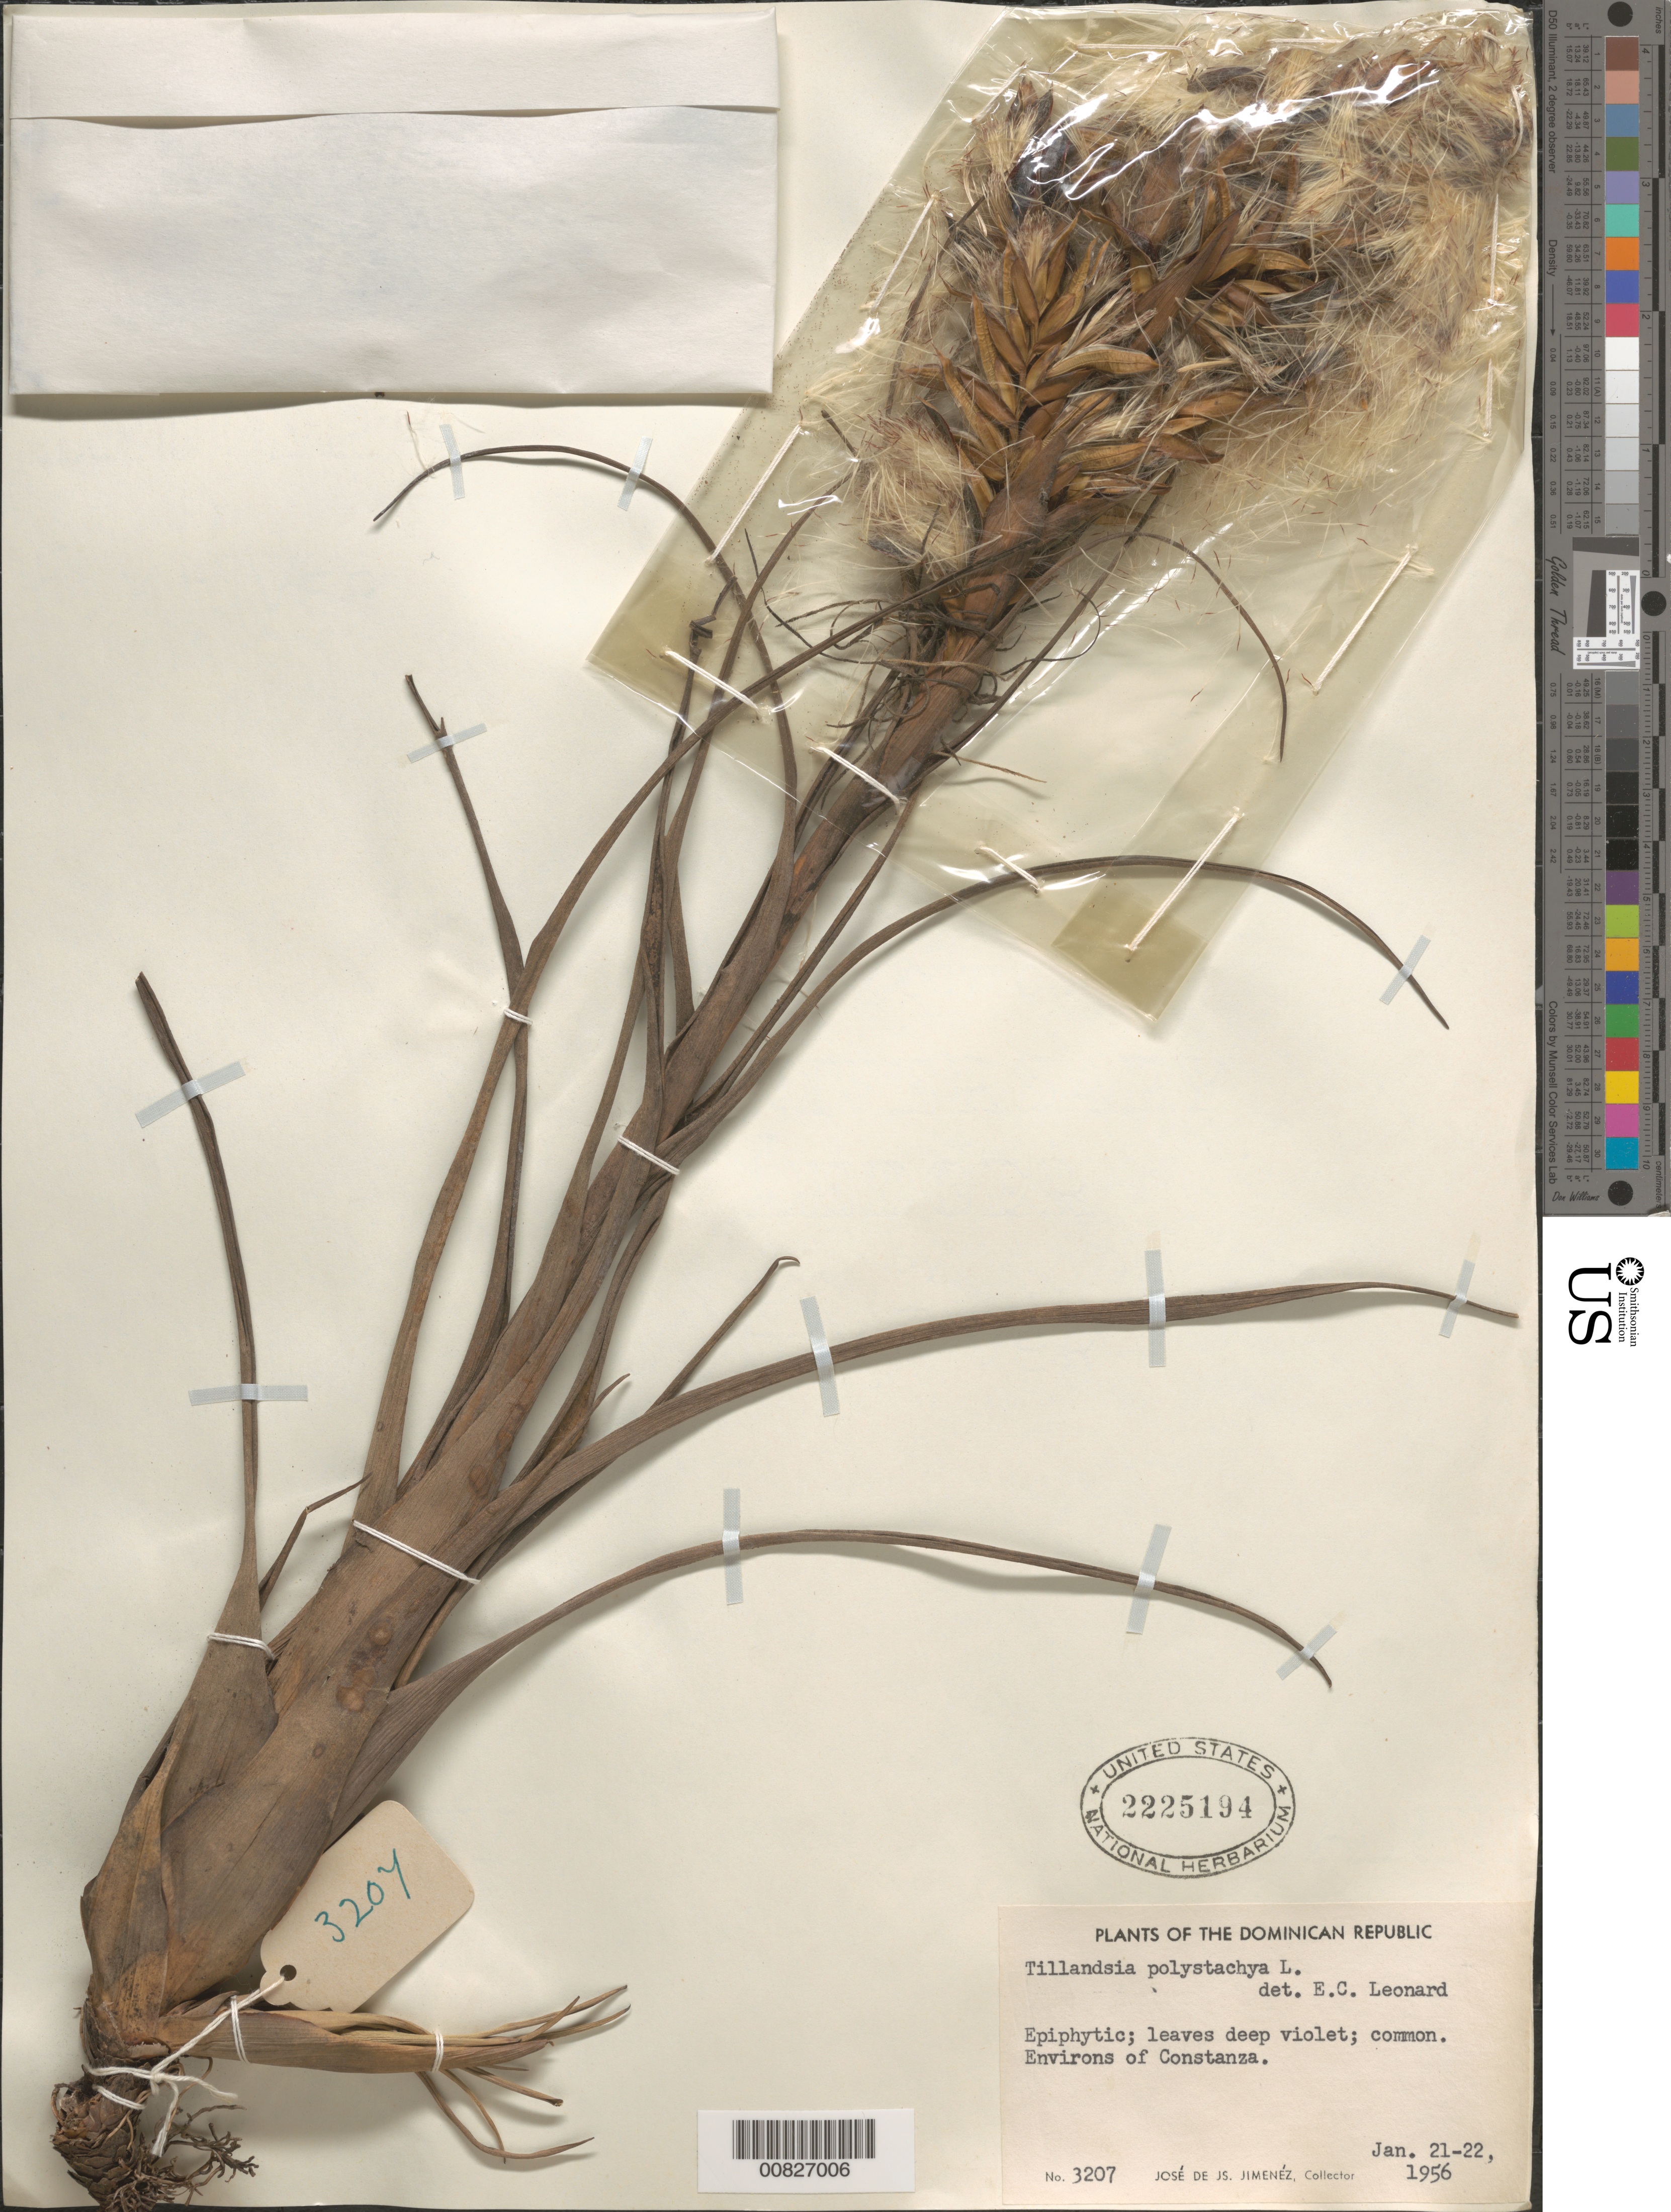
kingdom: Plantae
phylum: Tracheophyta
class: Liliopsida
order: Poales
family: Bromeliaceae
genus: Tillandsia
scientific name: Tillandsia polystachia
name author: (L.) L.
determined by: Leonard, Emery C., (US)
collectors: J. J. Jiménez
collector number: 3207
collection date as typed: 21 Jan 1956 to 22 Jan 1956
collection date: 1956-01-21/1956-01-22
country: Dominican Republic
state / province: La Vega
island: Hispaniola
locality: Environs of Constanza.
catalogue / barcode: US 2225194